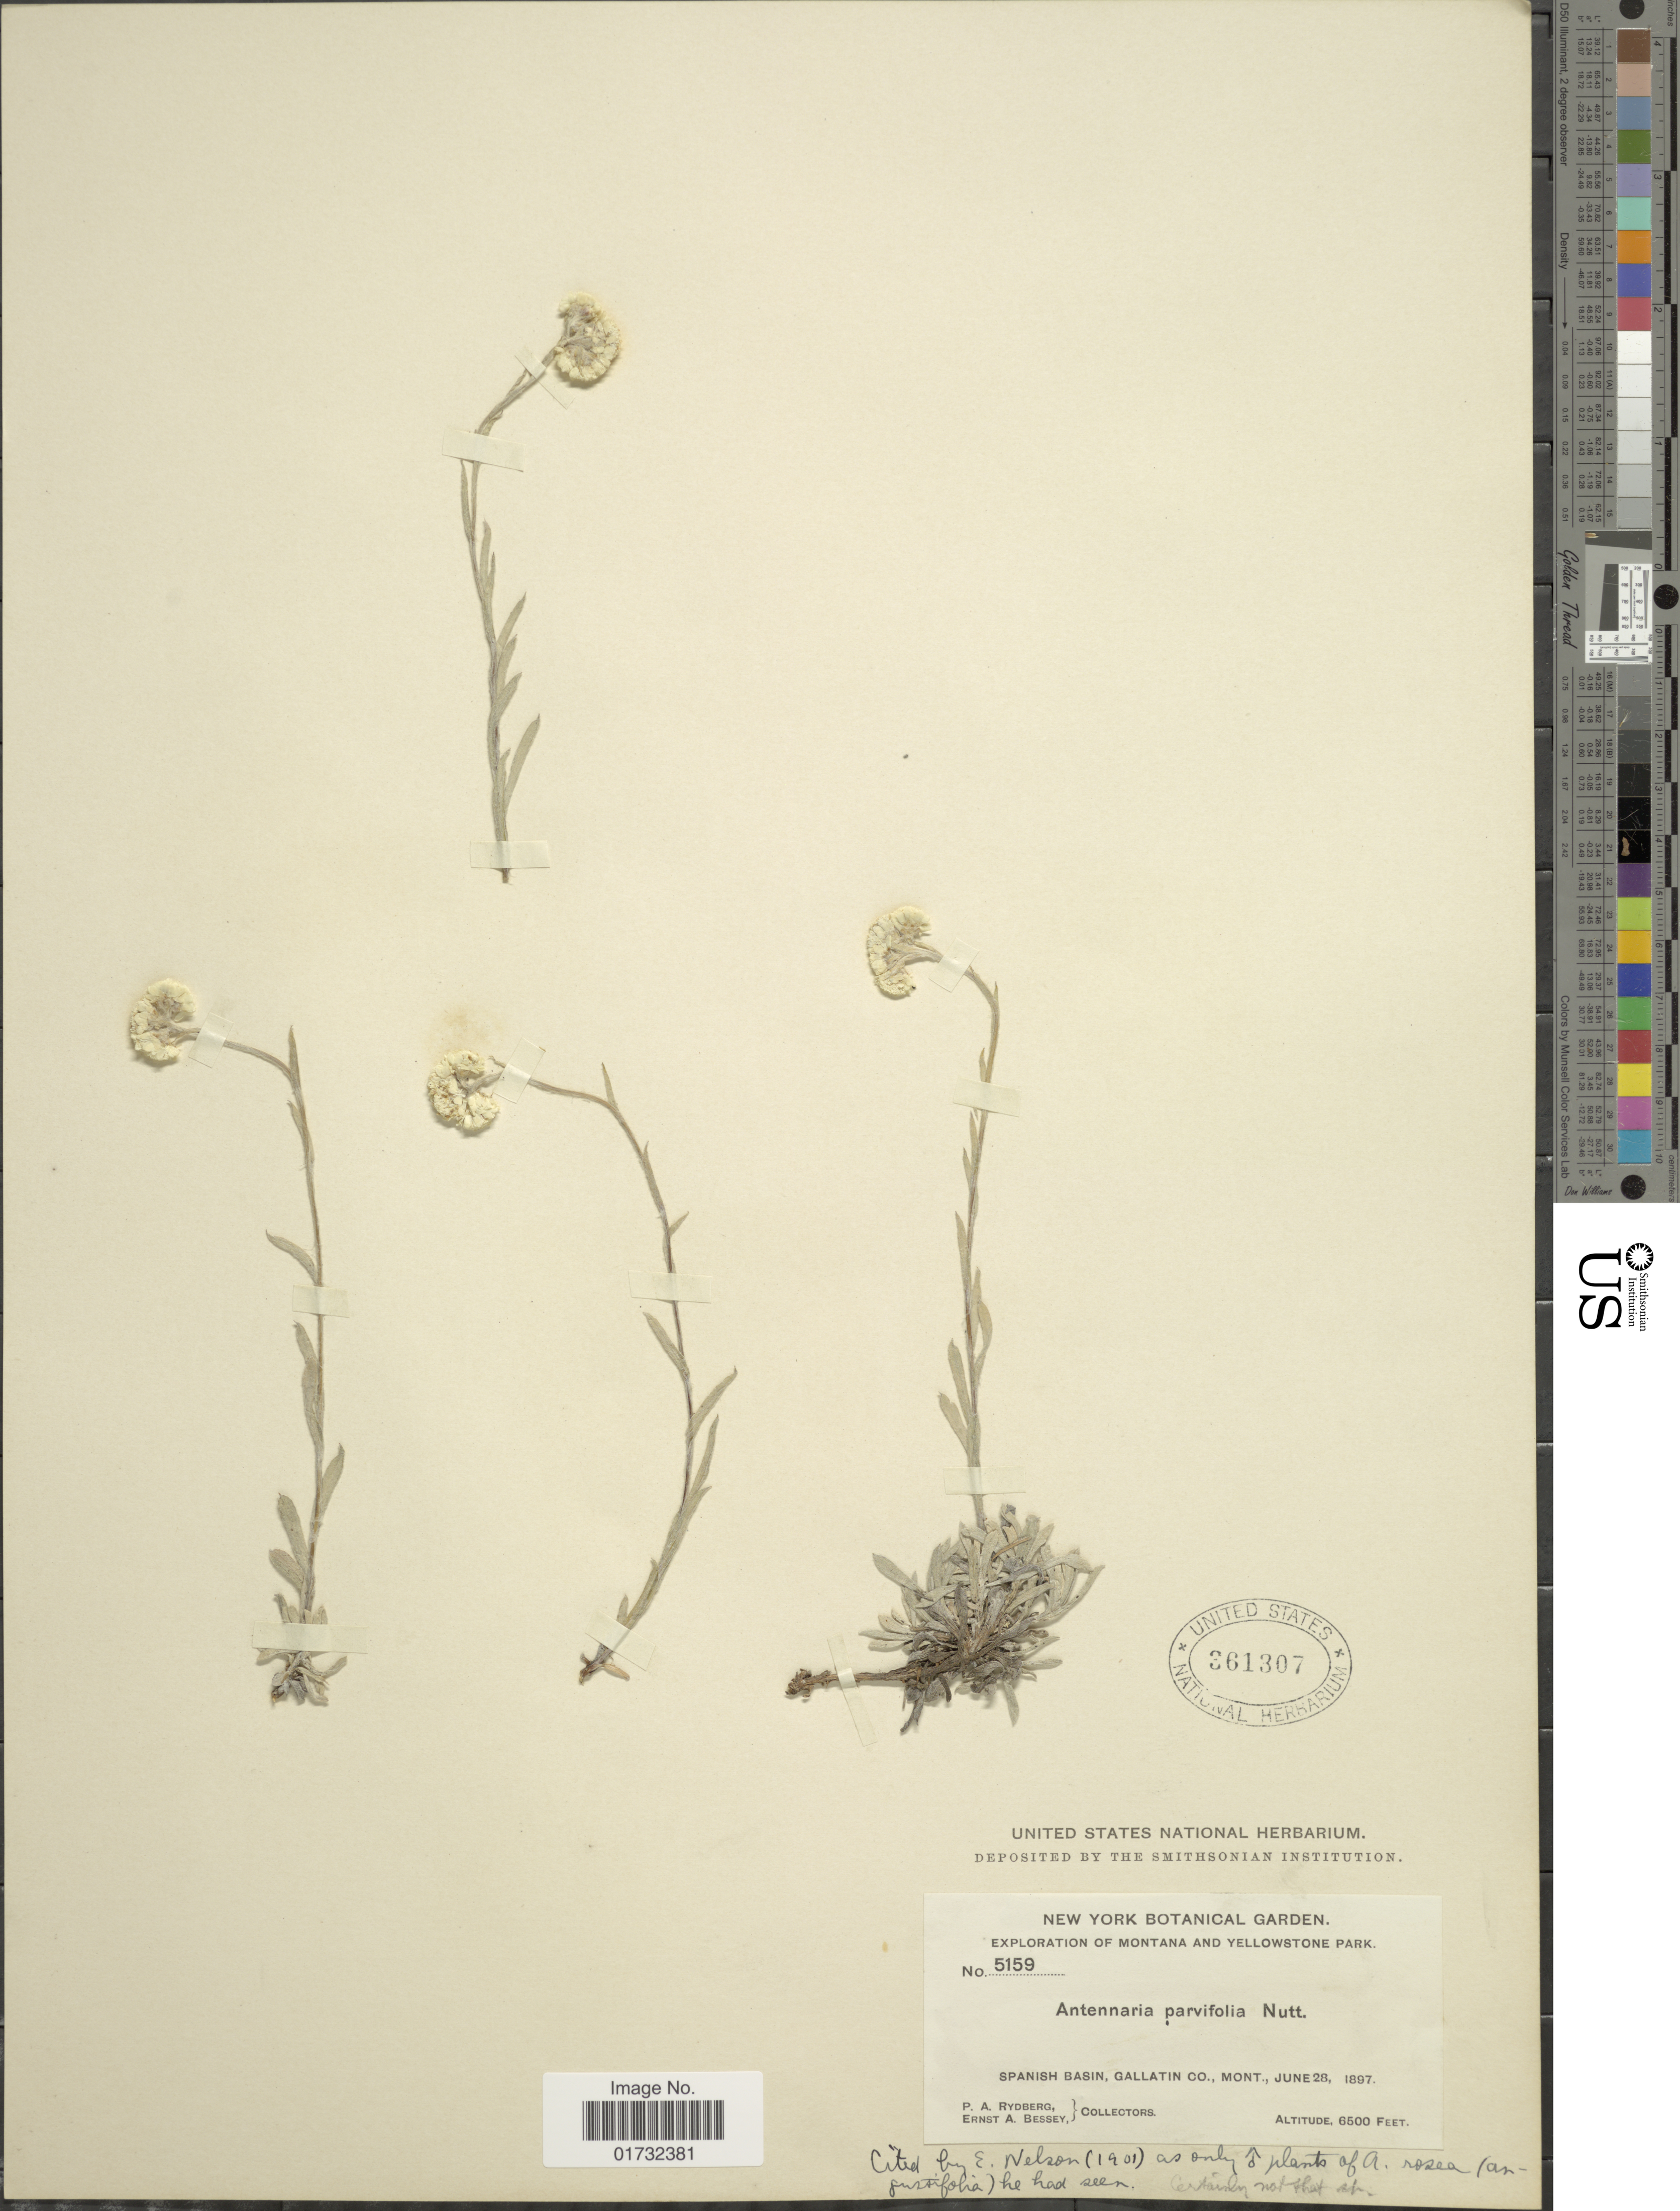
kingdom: Plantae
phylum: Tracheophyta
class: Magnoliopsida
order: Asterales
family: Asteraceae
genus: Antennaria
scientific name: Antennaria parvifolia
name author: Nutt.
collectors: P. A. Rydberg & E. A. Bessey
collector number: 5159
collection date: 1897-06-28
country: United States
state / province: Montana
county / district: Gallatin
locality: Yellowstone Park. Spanish Basin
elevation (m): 1981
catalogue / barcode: US 361307